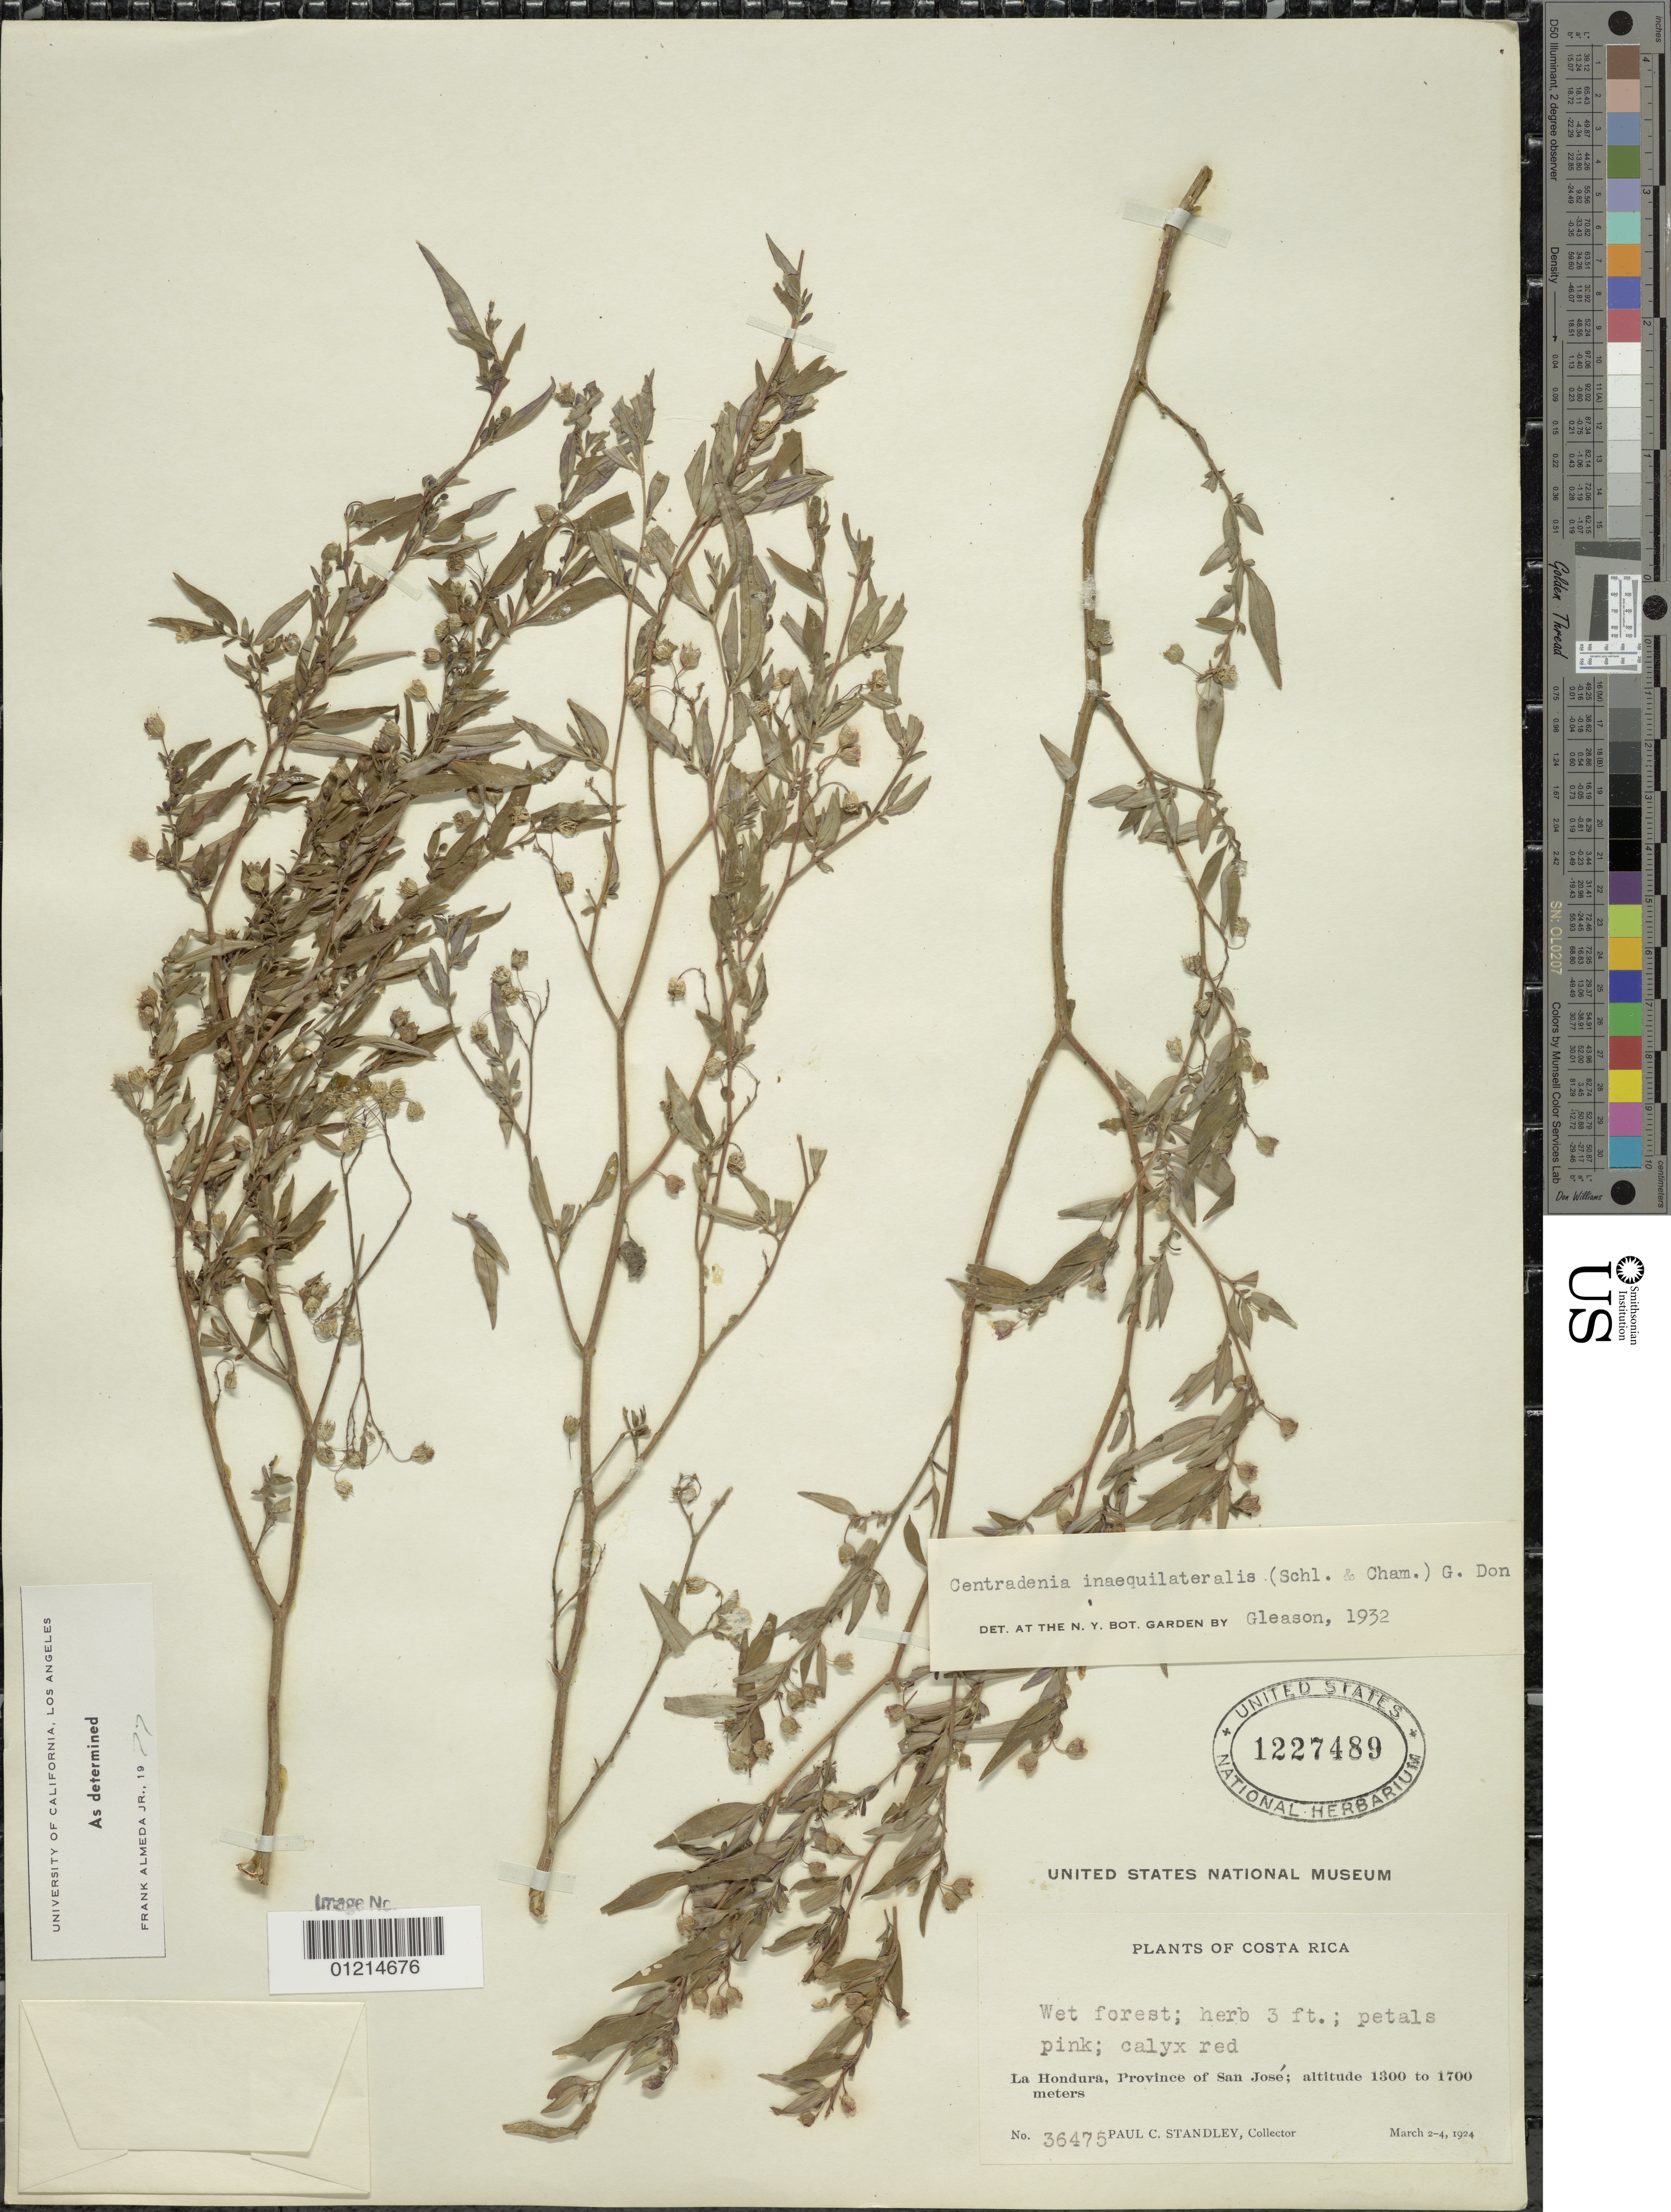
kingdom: Plantae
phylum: Tracheophyta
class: Magnoliopsida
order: Myrtales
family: Melastomataceae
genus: Centradenia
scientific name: Centradenia inaequilateralis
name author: (Gleason) G. Don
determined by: Gleason, --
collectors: P. C. Standley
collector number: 36475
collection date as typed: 2-4 Mar 1924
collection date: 1924-03-02/1924-03-04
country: Costa Rica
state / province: San José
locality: La Hondura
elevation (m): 1300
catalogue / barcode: US 1227489